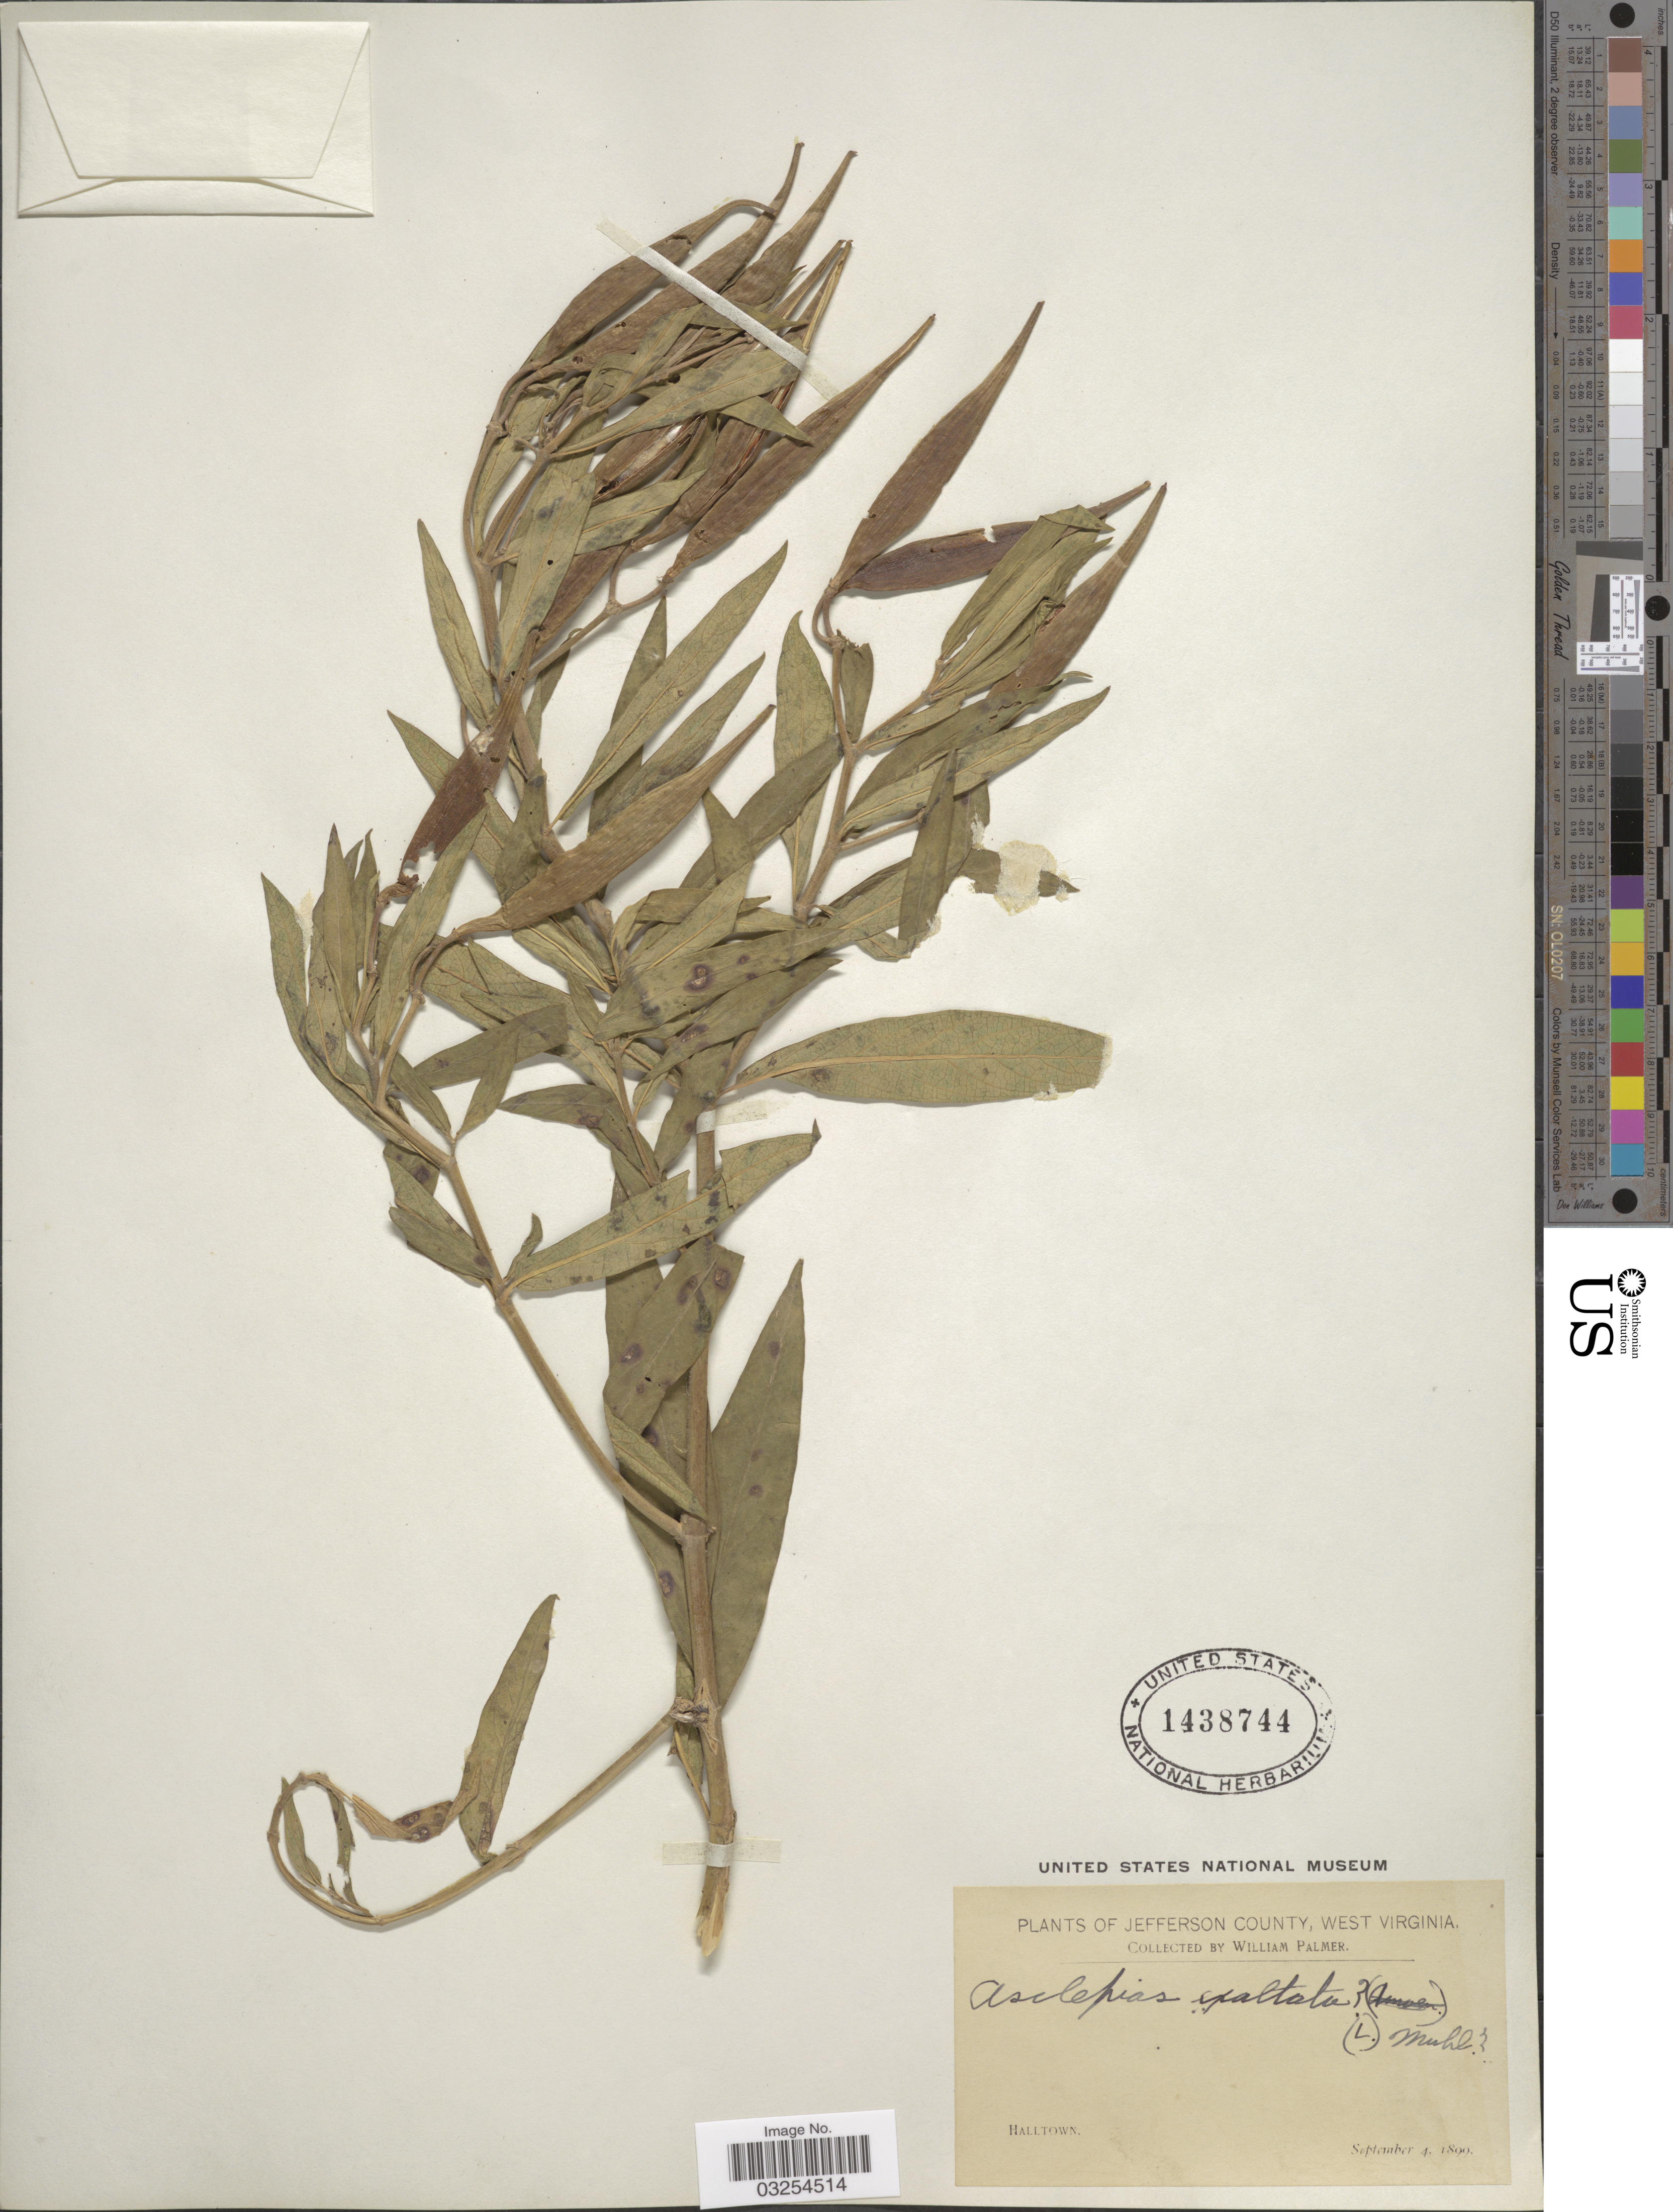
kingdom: Plantae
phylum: Tracheophyta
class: Magnoliopsida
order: Gentianales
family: Apocynaceae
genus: Asclepias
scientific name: Asclepias incarnata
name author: L.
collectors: W. Palmer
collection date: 1899-09-04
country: United States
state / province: West Virginia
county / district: Jefferson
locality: Jefferson County. Halltown.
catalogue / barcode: US 1438744